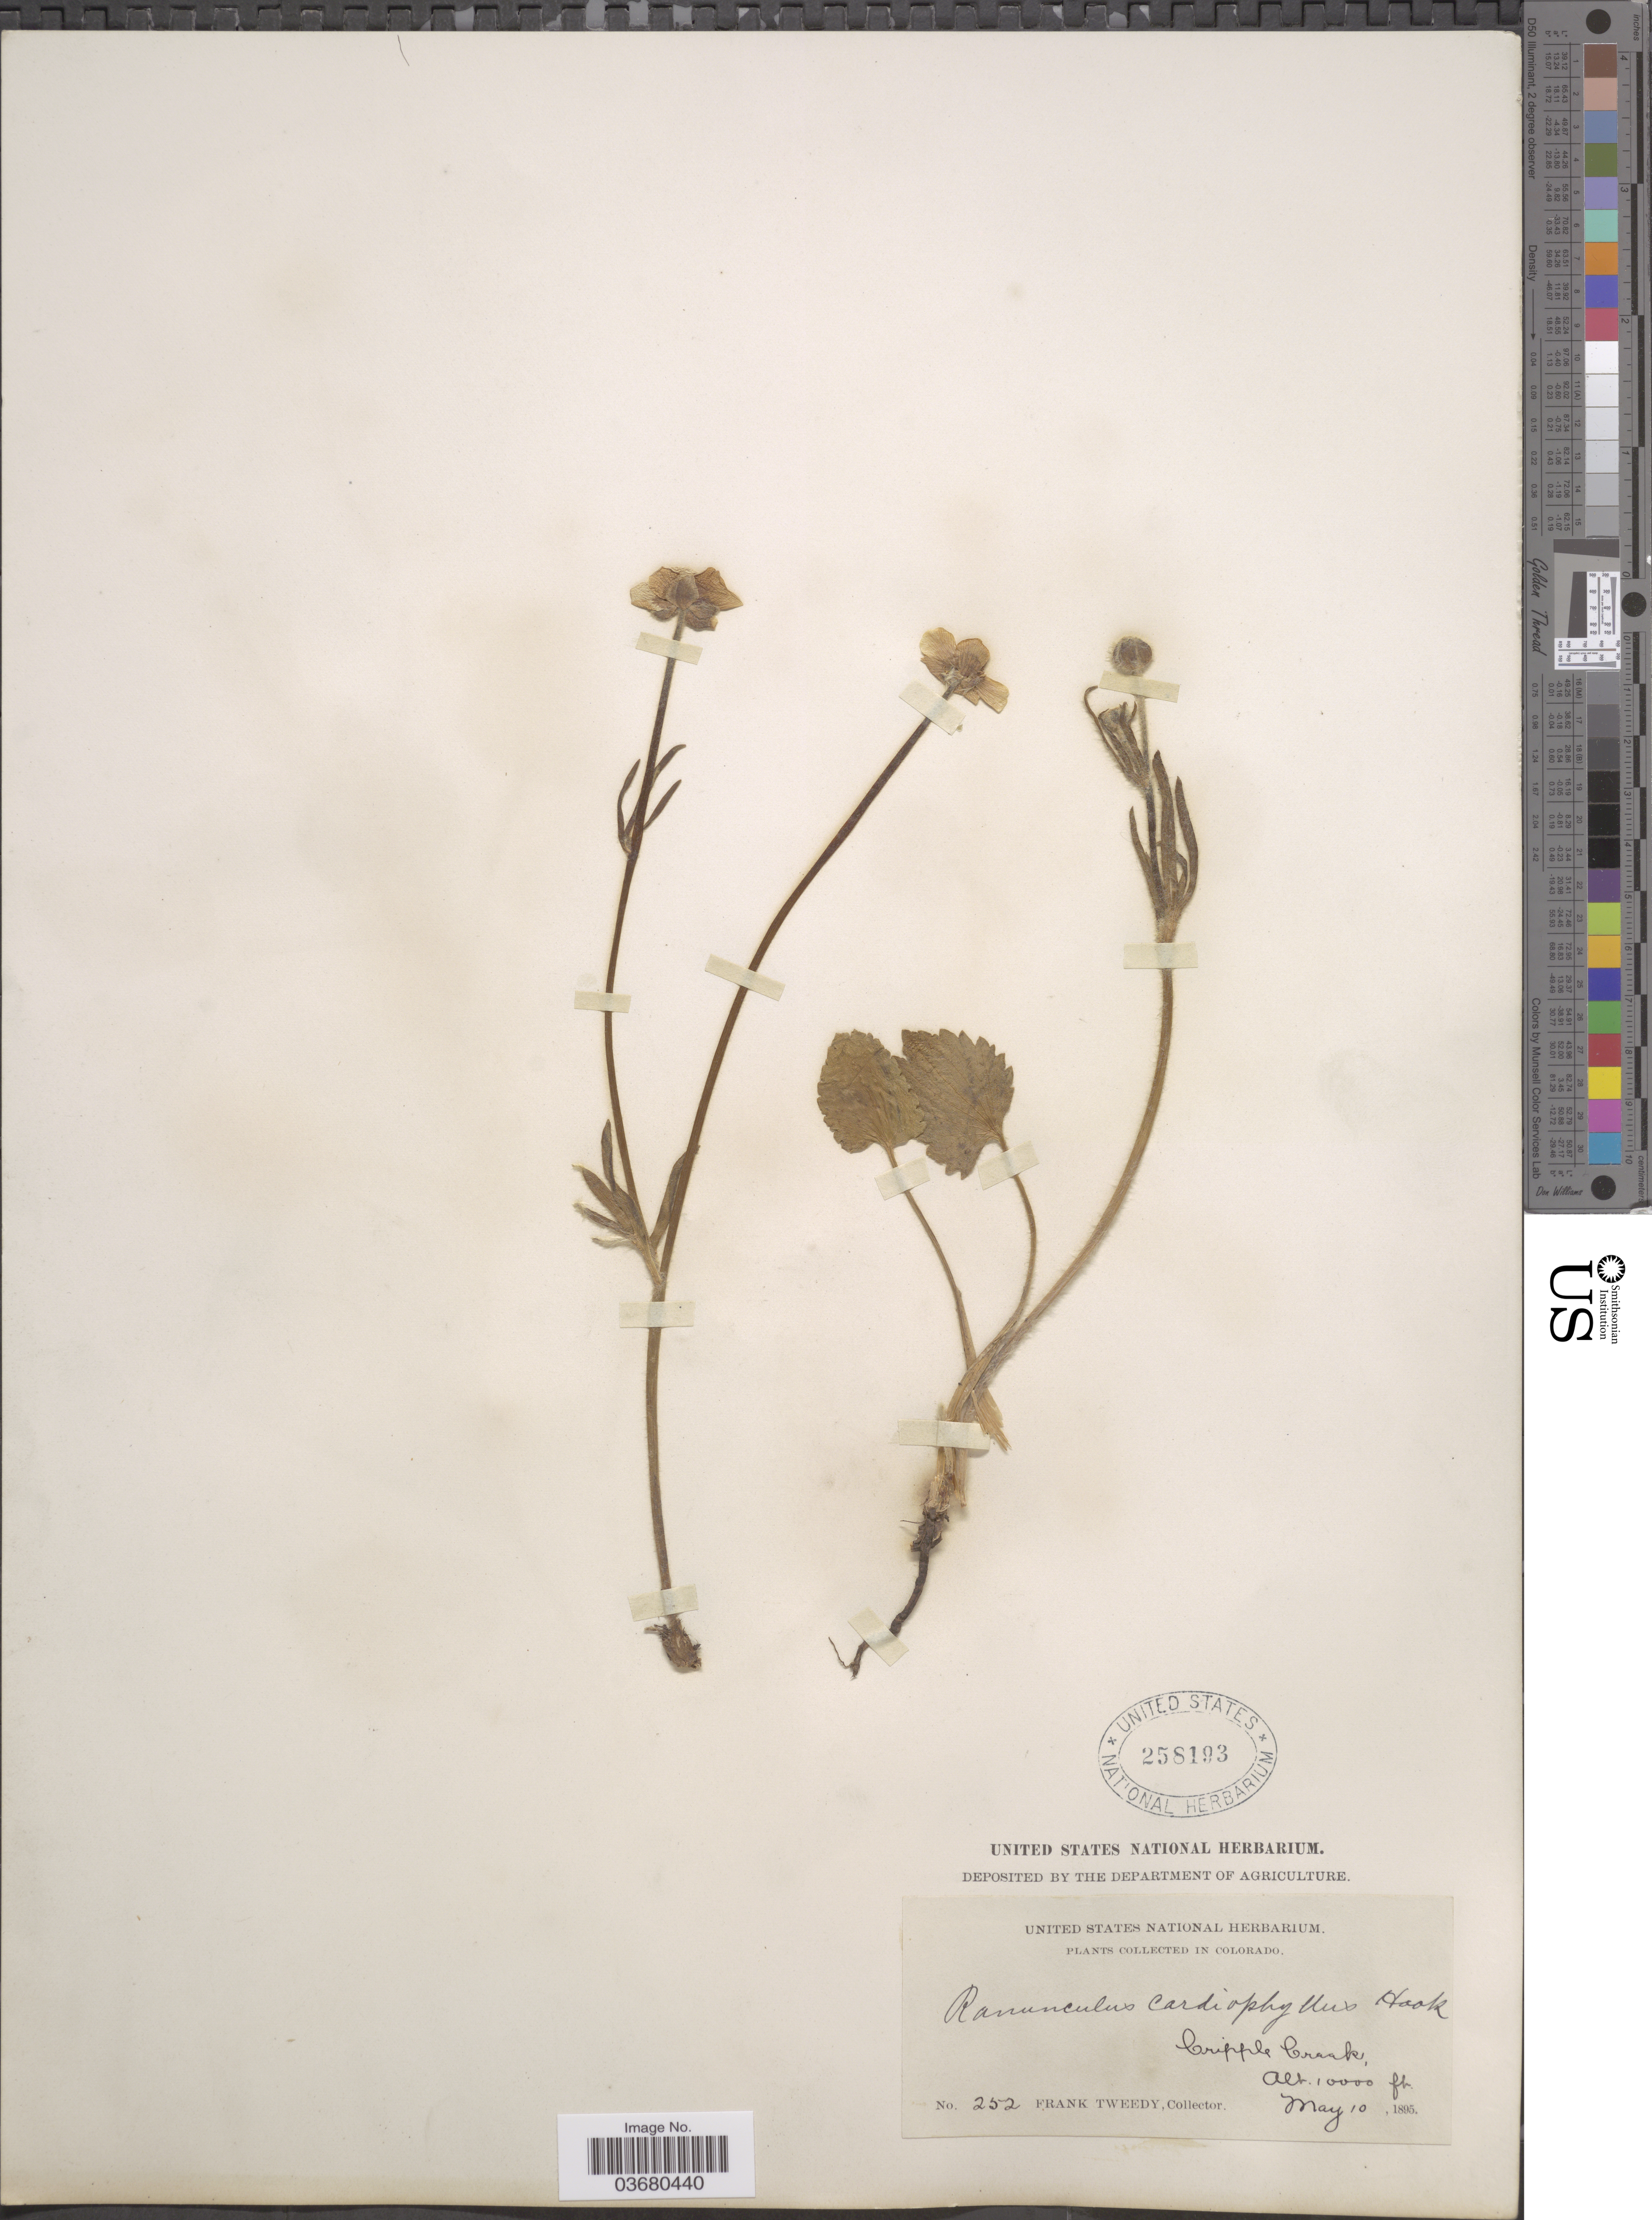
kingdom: Plantae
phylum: Tracheophyta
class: Magnoliopsida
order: Ranunculales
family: Ranunculaceae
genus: Ranunculus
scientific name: Ranunculus cardiophyllus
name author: Hook.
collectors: F. Tweedy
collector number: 252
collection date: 1895-05-10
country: United States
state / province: Colorado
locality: Cripple Creek.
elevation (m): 3048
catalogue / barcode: US 258193